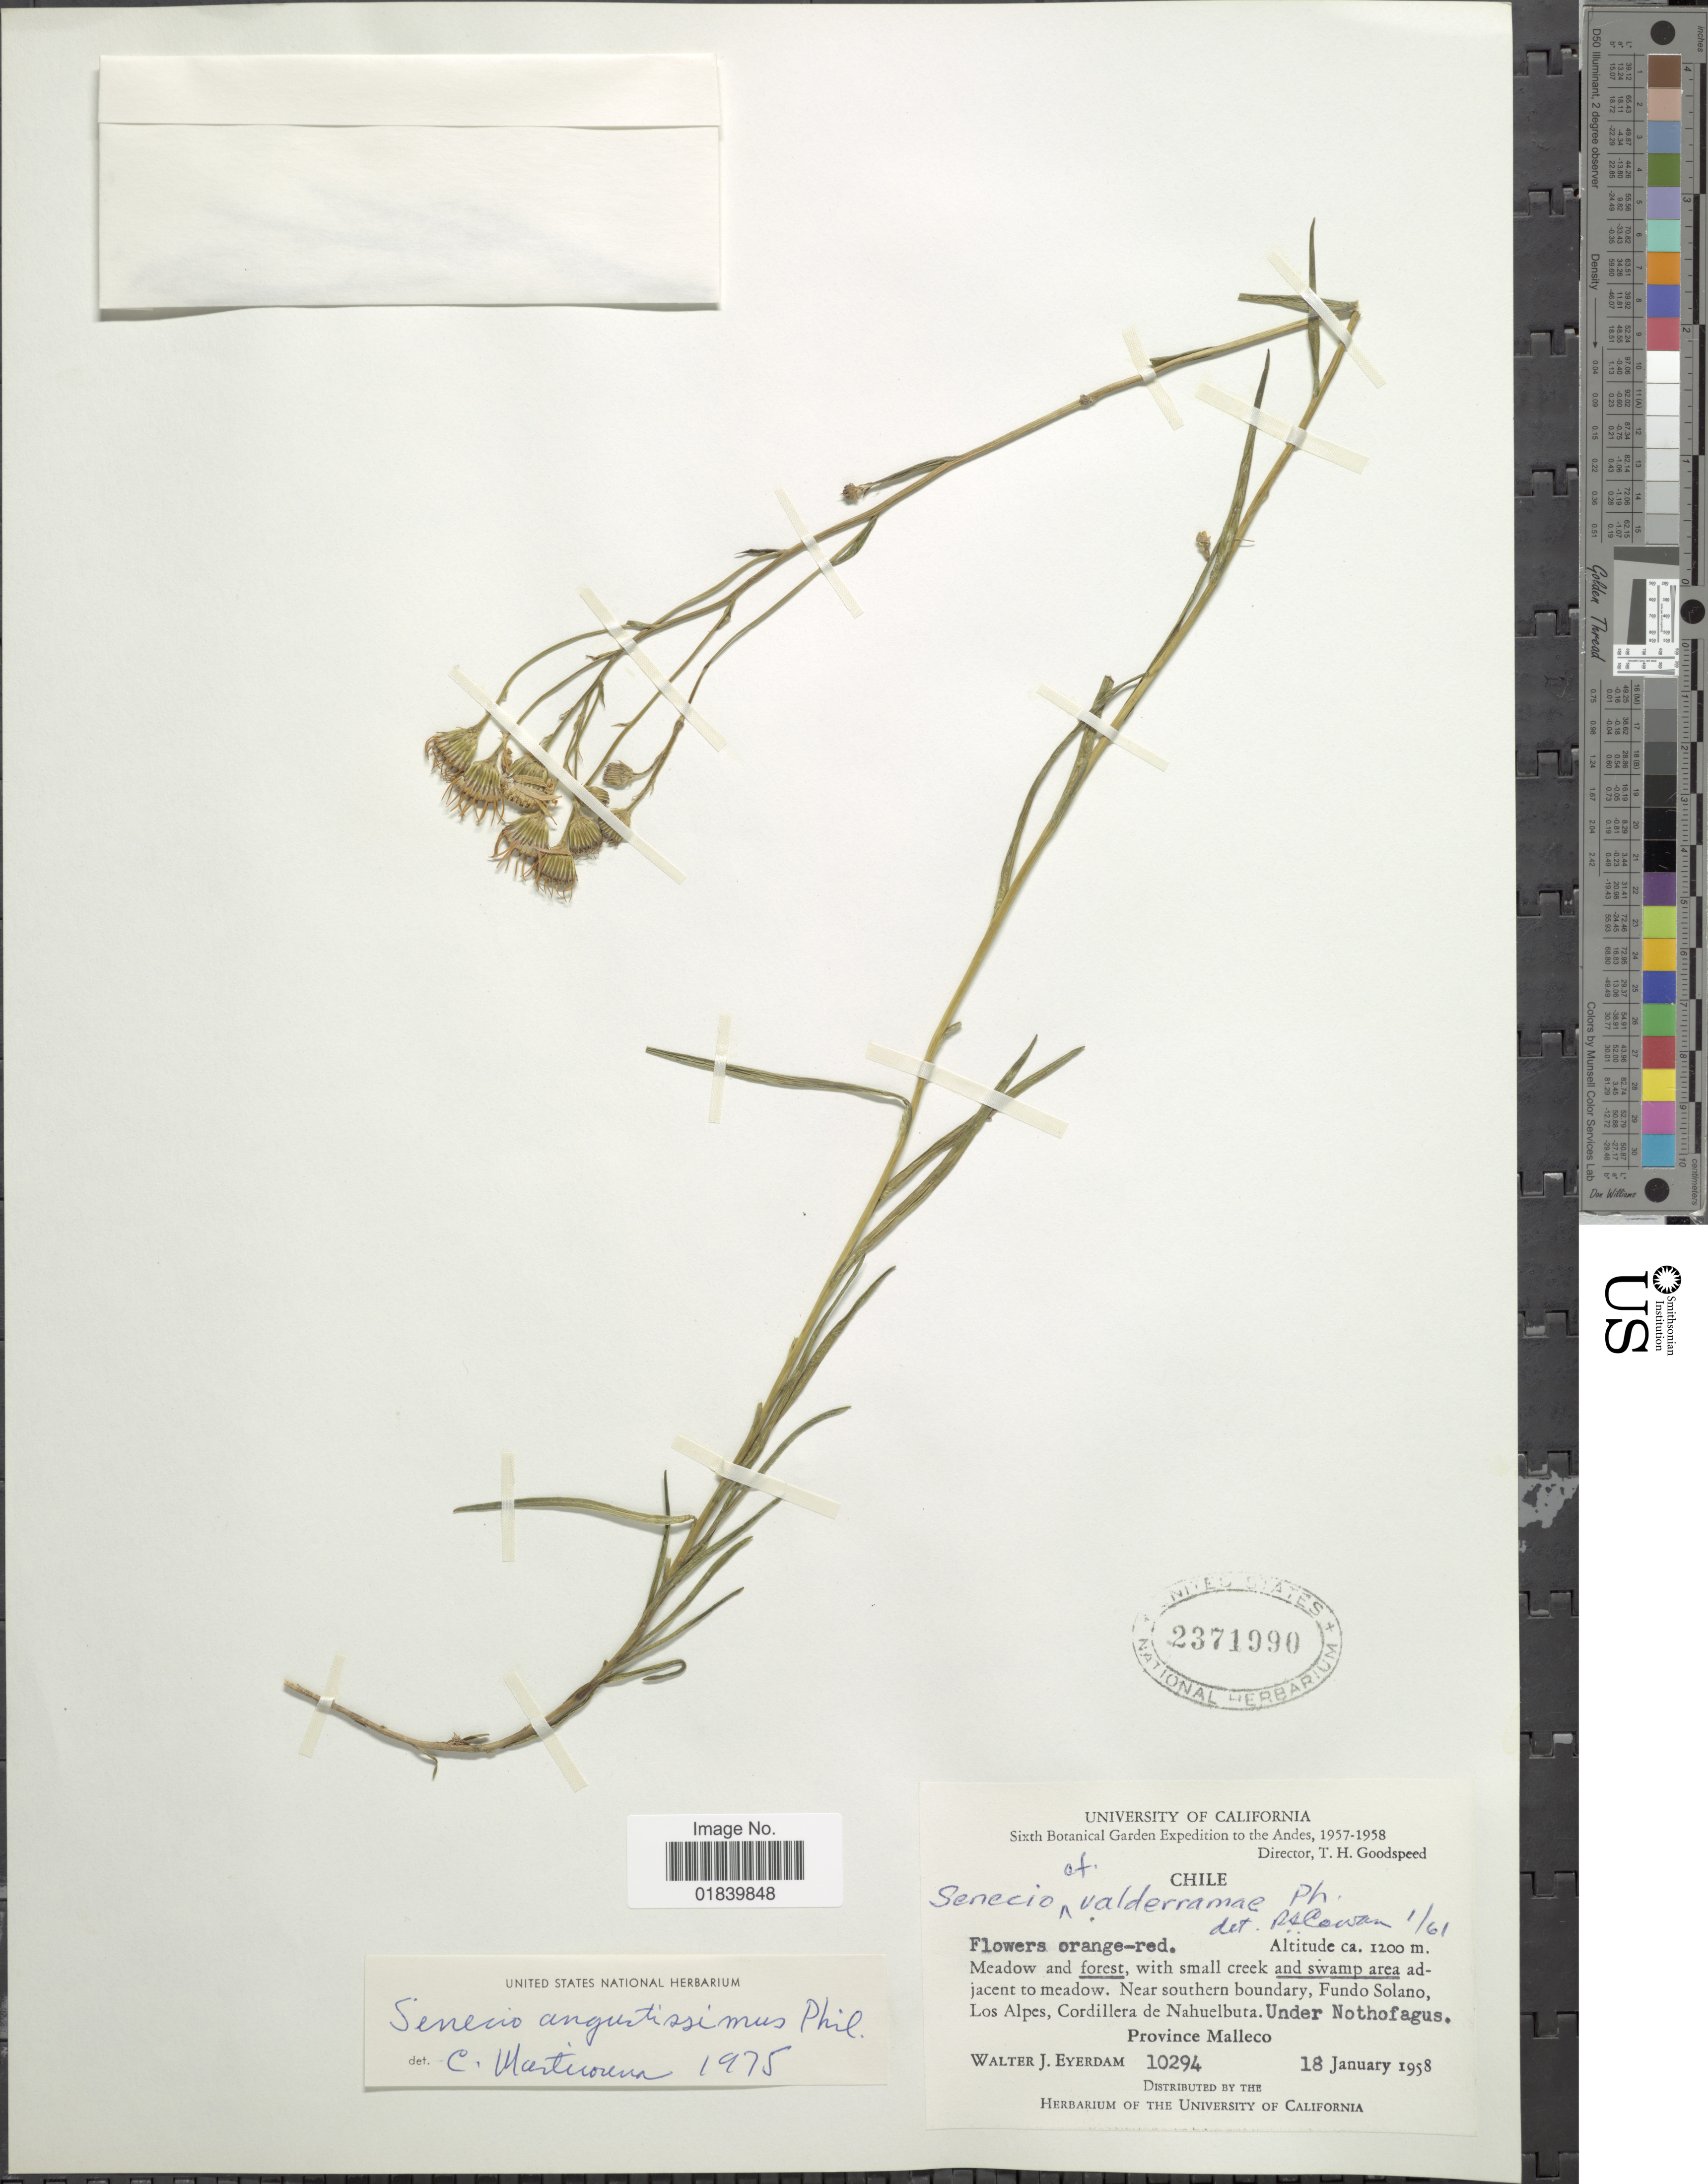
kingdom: Plantae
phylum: Tracheophyta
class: Magnoliopsida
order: Asterales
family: Asteraceae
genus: Senecio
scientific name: Senecio angustissimus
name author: Phil.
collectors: W. J. Eyerdam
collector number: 10294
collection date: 1958-01-18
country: Chile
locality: Near southern boundary, Fundo Solano, Los Alpes , Cordillera de Nahuelbuta, Under Nothofagus, Province Malleco.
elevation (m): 1200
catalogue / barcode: US 2371990